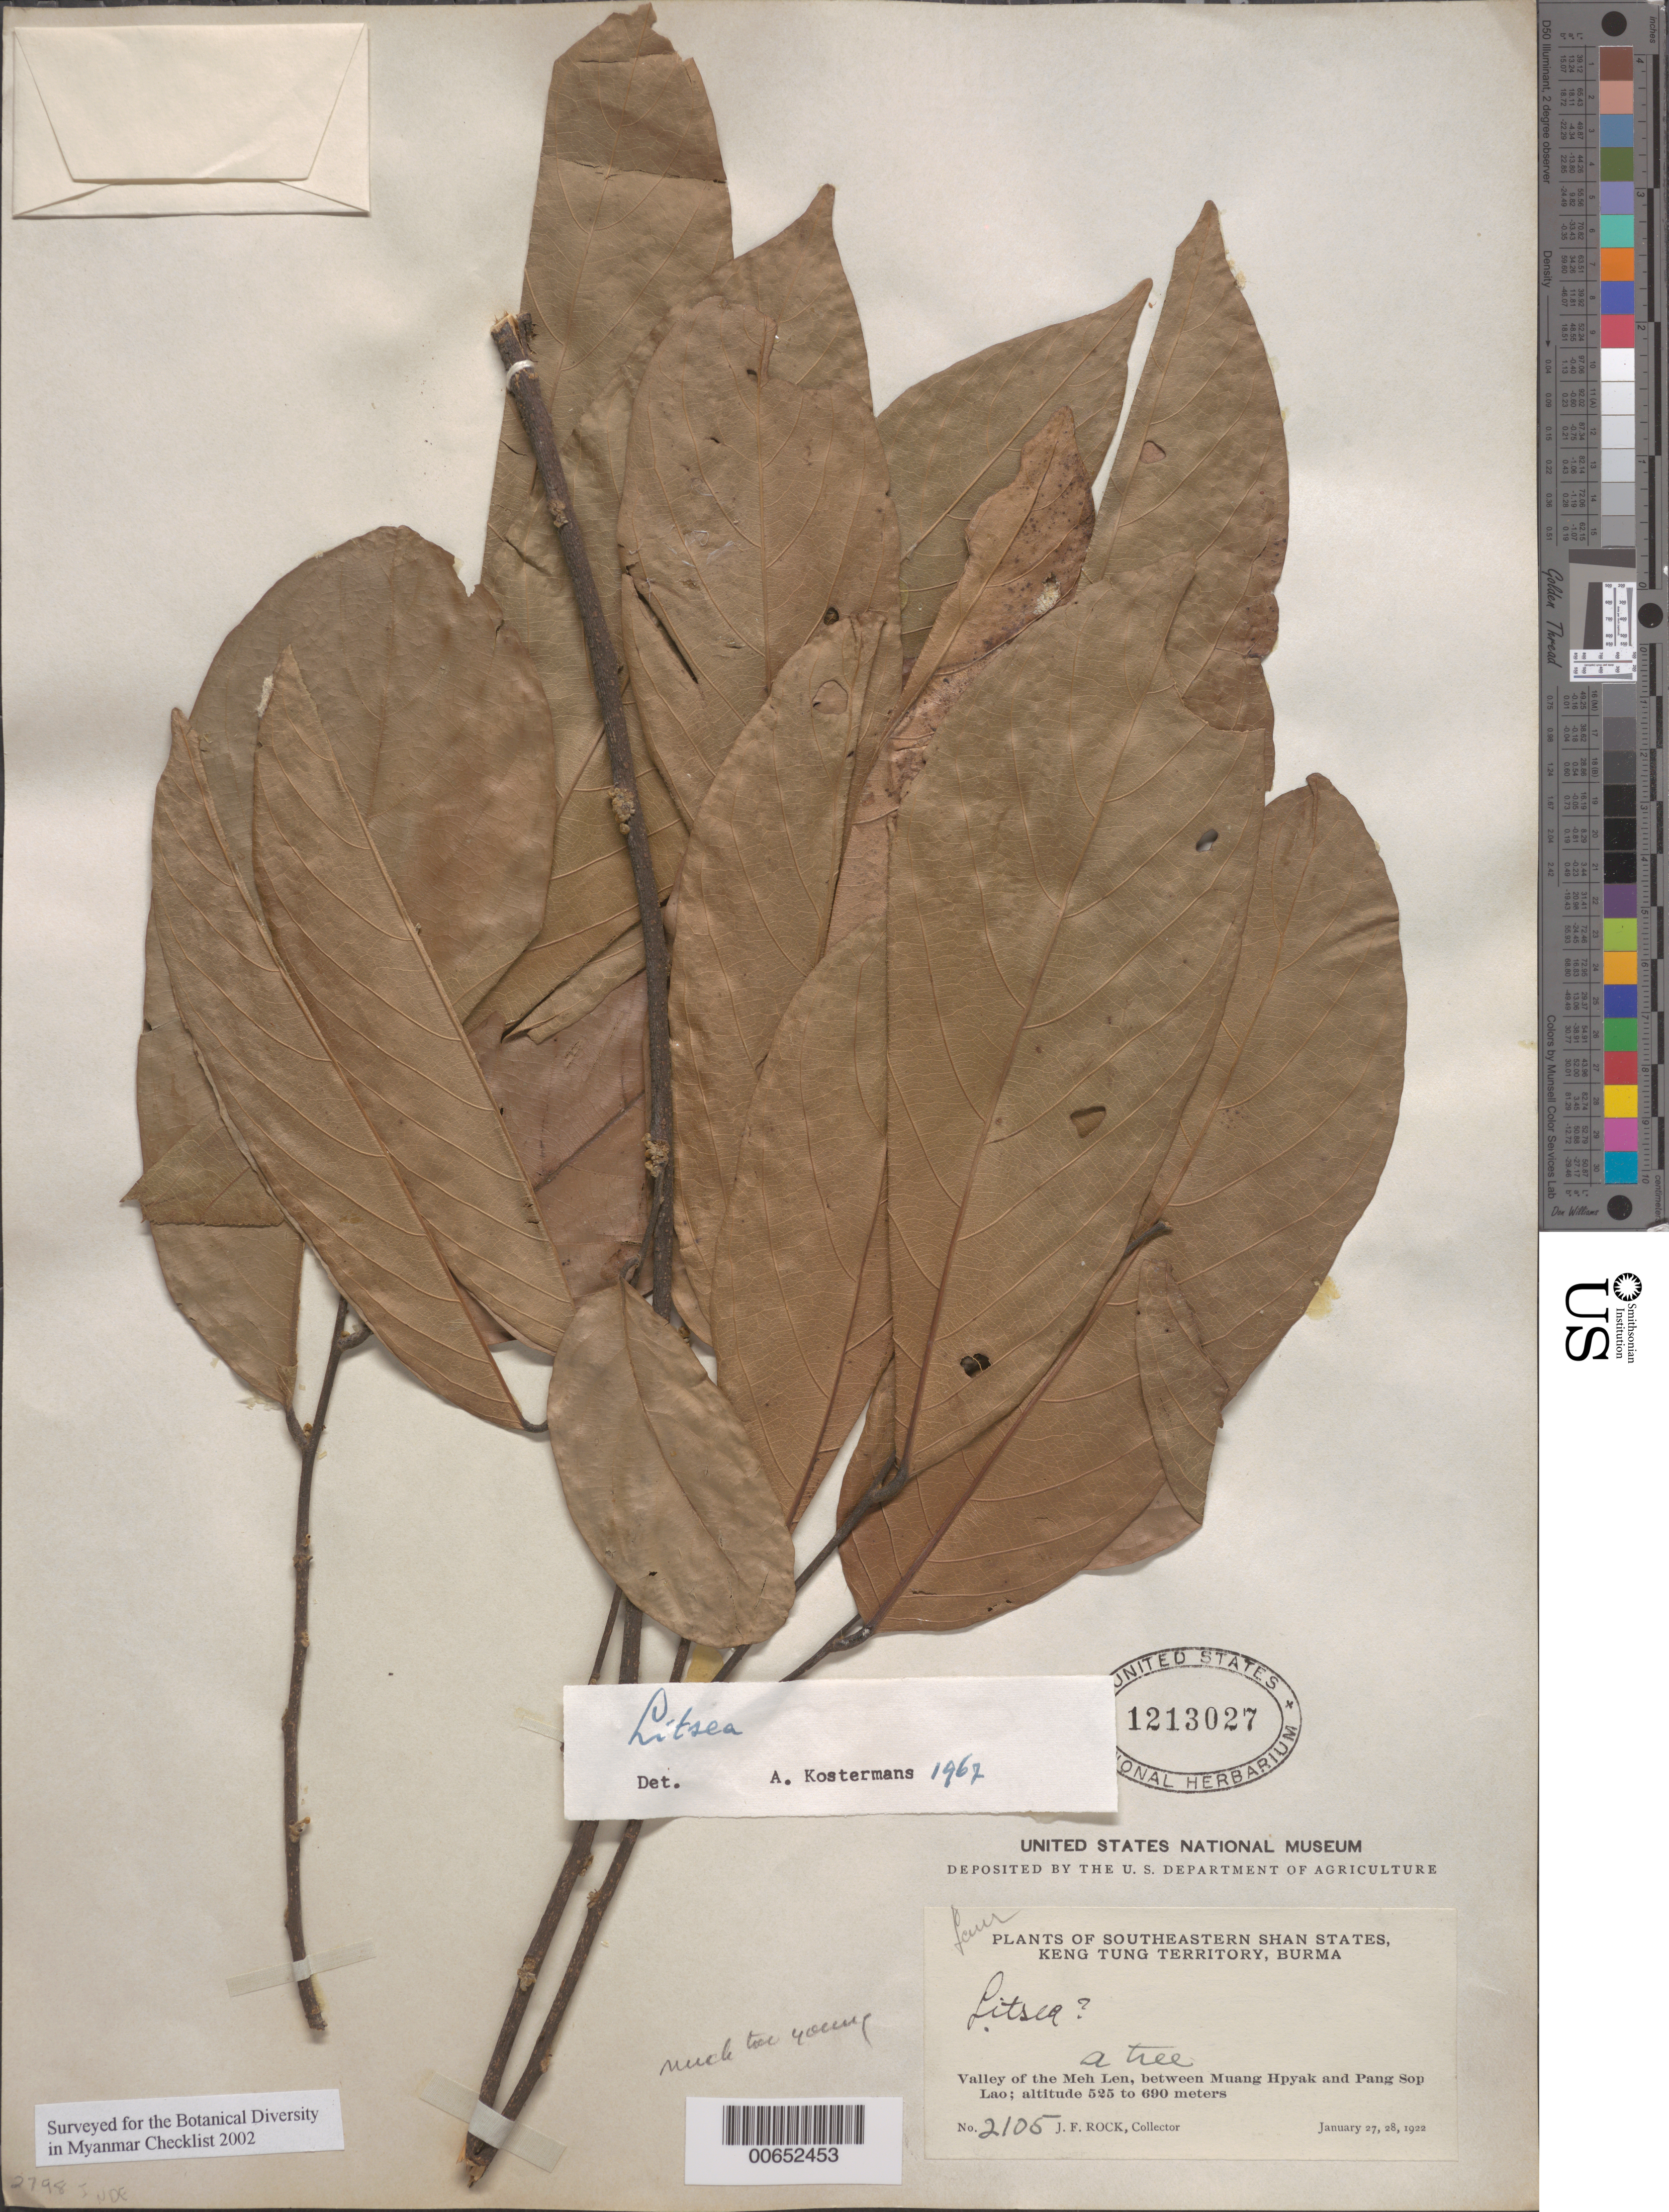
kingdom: Plantae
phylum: Tracheophyta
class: Magnoliopsida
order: Laurales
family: Lauraceae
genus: Litsea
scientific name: Litsea sp.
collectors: J. F. Rock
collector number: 2105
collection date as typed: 27 Jan 1922 and 28 Jan 1922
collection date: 1922-01-27,1922-01-28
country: Myanmar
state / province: Shan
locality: Keng Tung Territory, Valley of Meh Len, between Muang Hpyak and Pang Sop Lao.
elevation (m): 525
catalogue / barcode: US 1213027